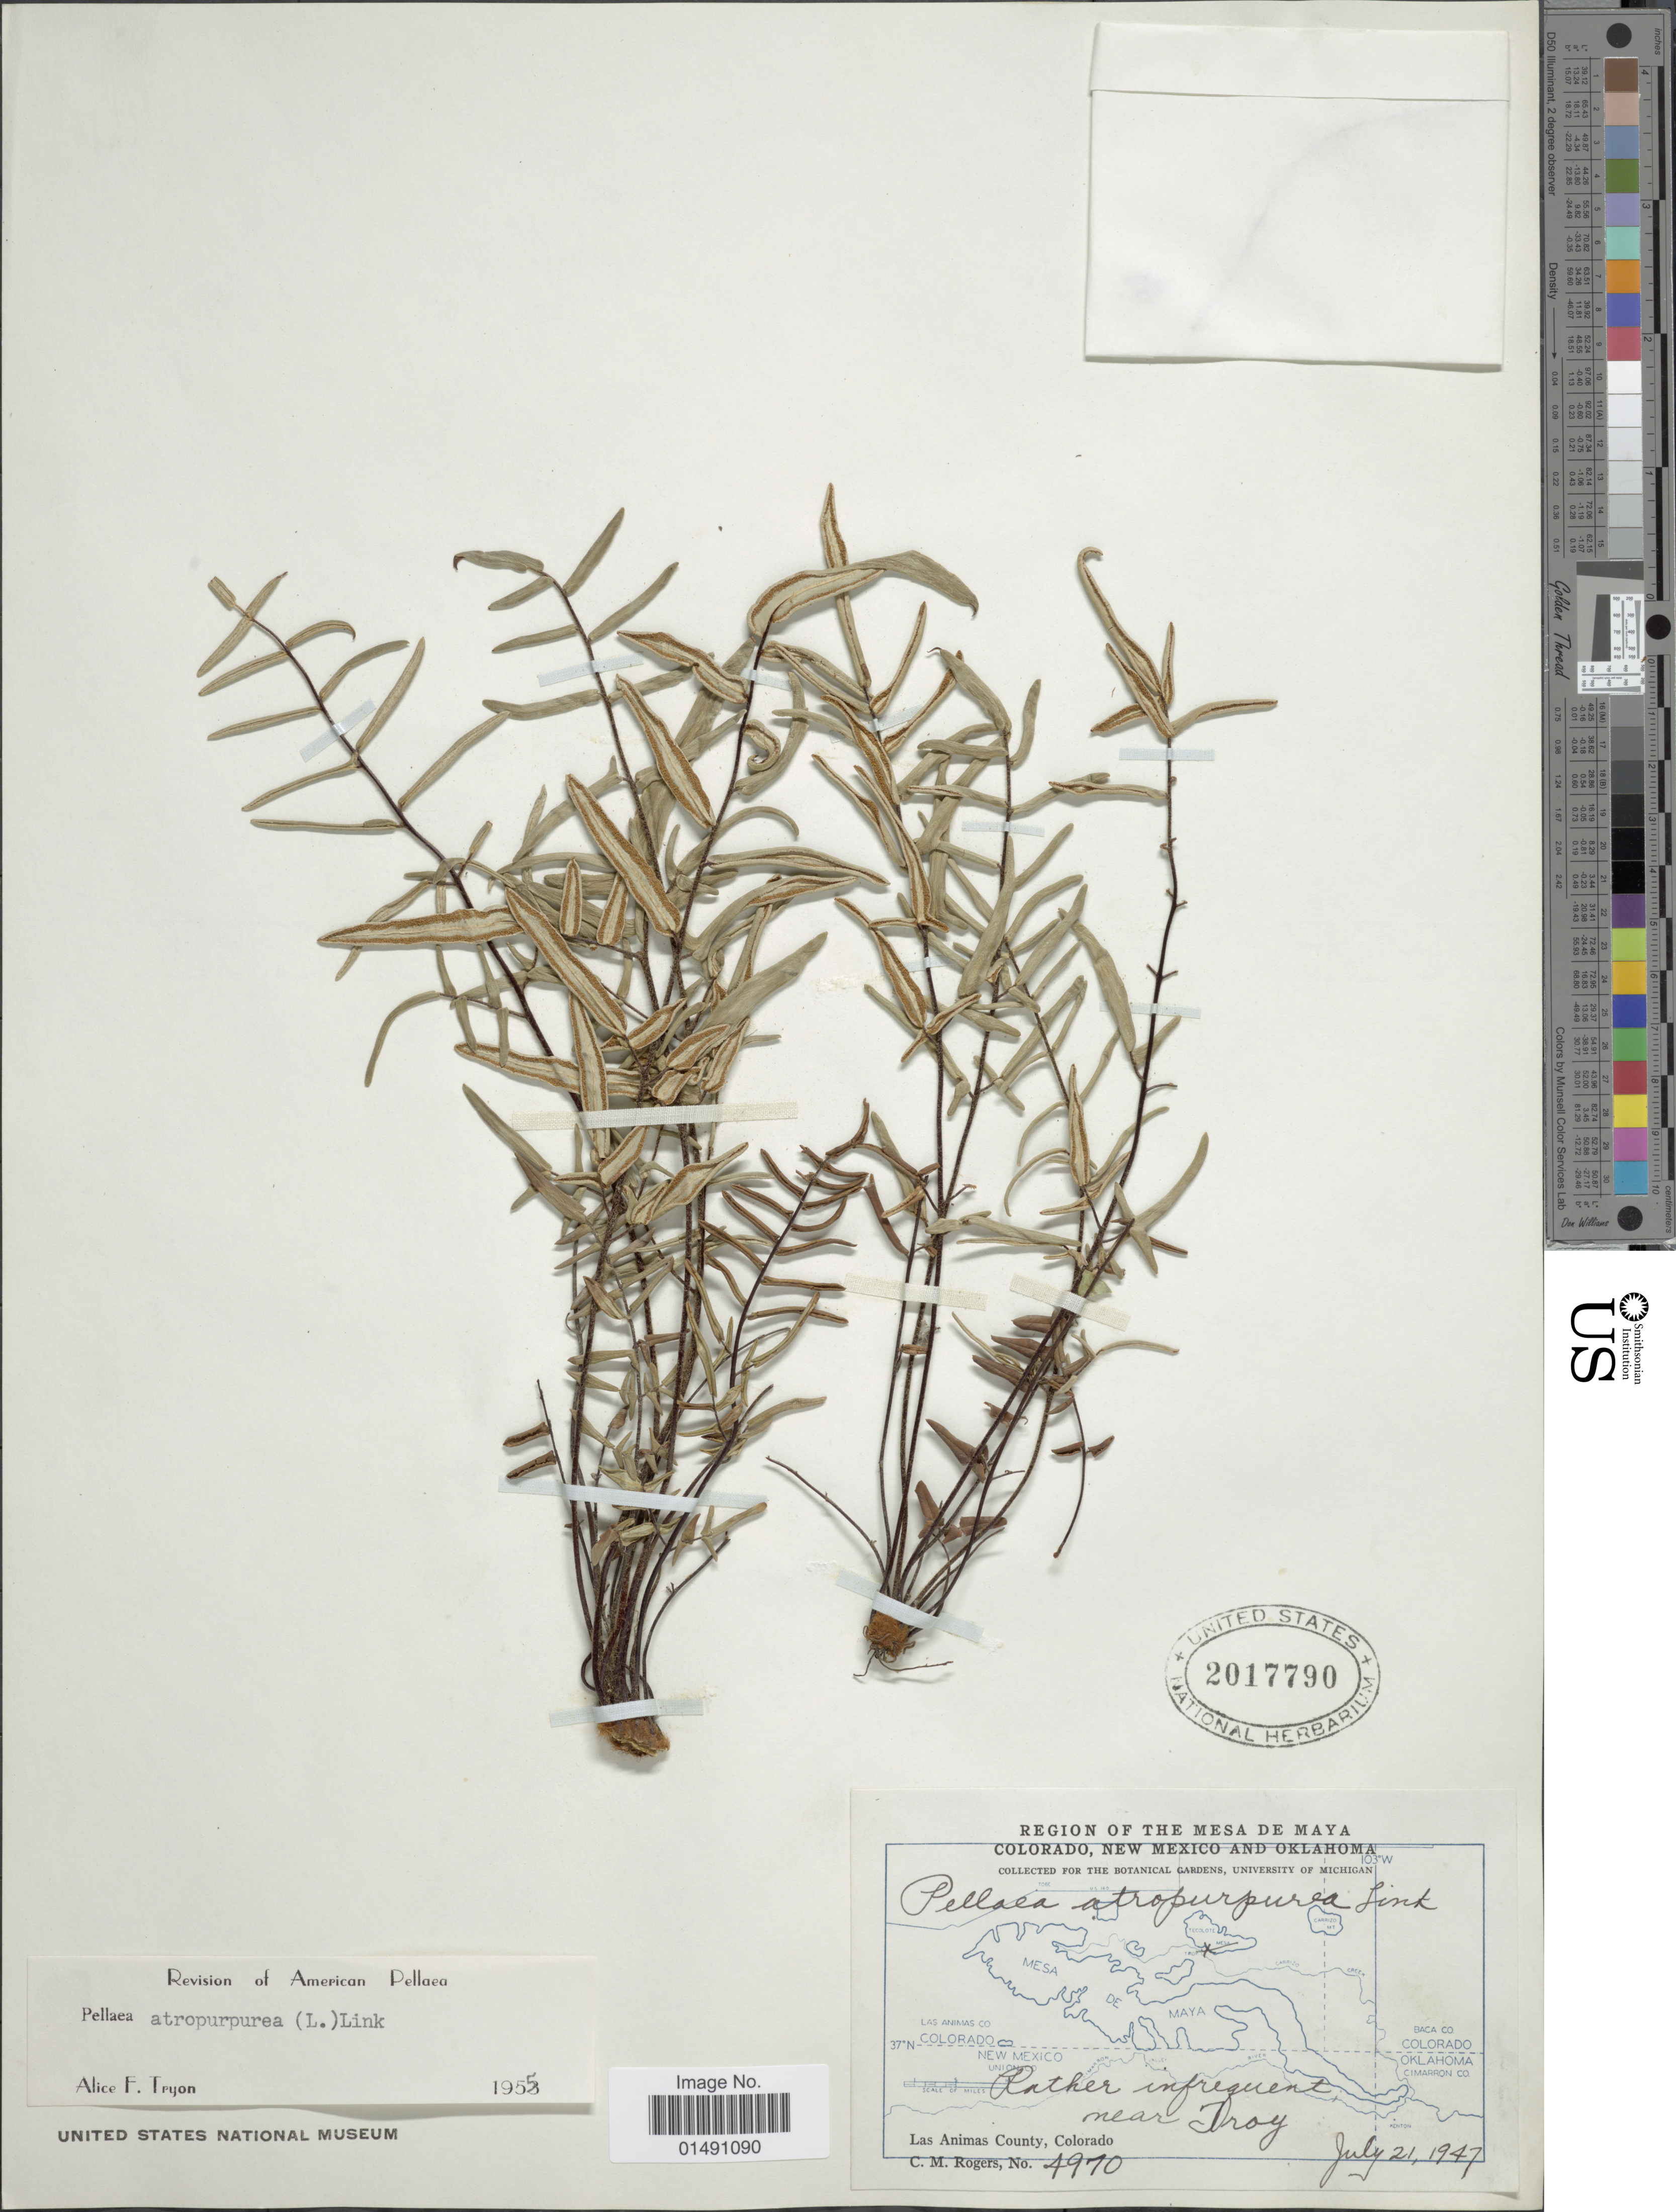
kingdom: Plantae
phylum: Tracheophyta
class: Polypodiopsida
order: Polypodiales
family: Pteridaceae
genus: Pellaea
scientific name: Pellaea atropurpurea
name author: (L.) Link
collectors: C. M. Rogers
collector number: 4970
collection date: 1947-07-21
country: United States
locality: Region of the Mesa de Maya Colorado, New Mexico and Oklahoma, Rather infrequent near Troy, Las Animas County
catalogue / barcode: US 2017790